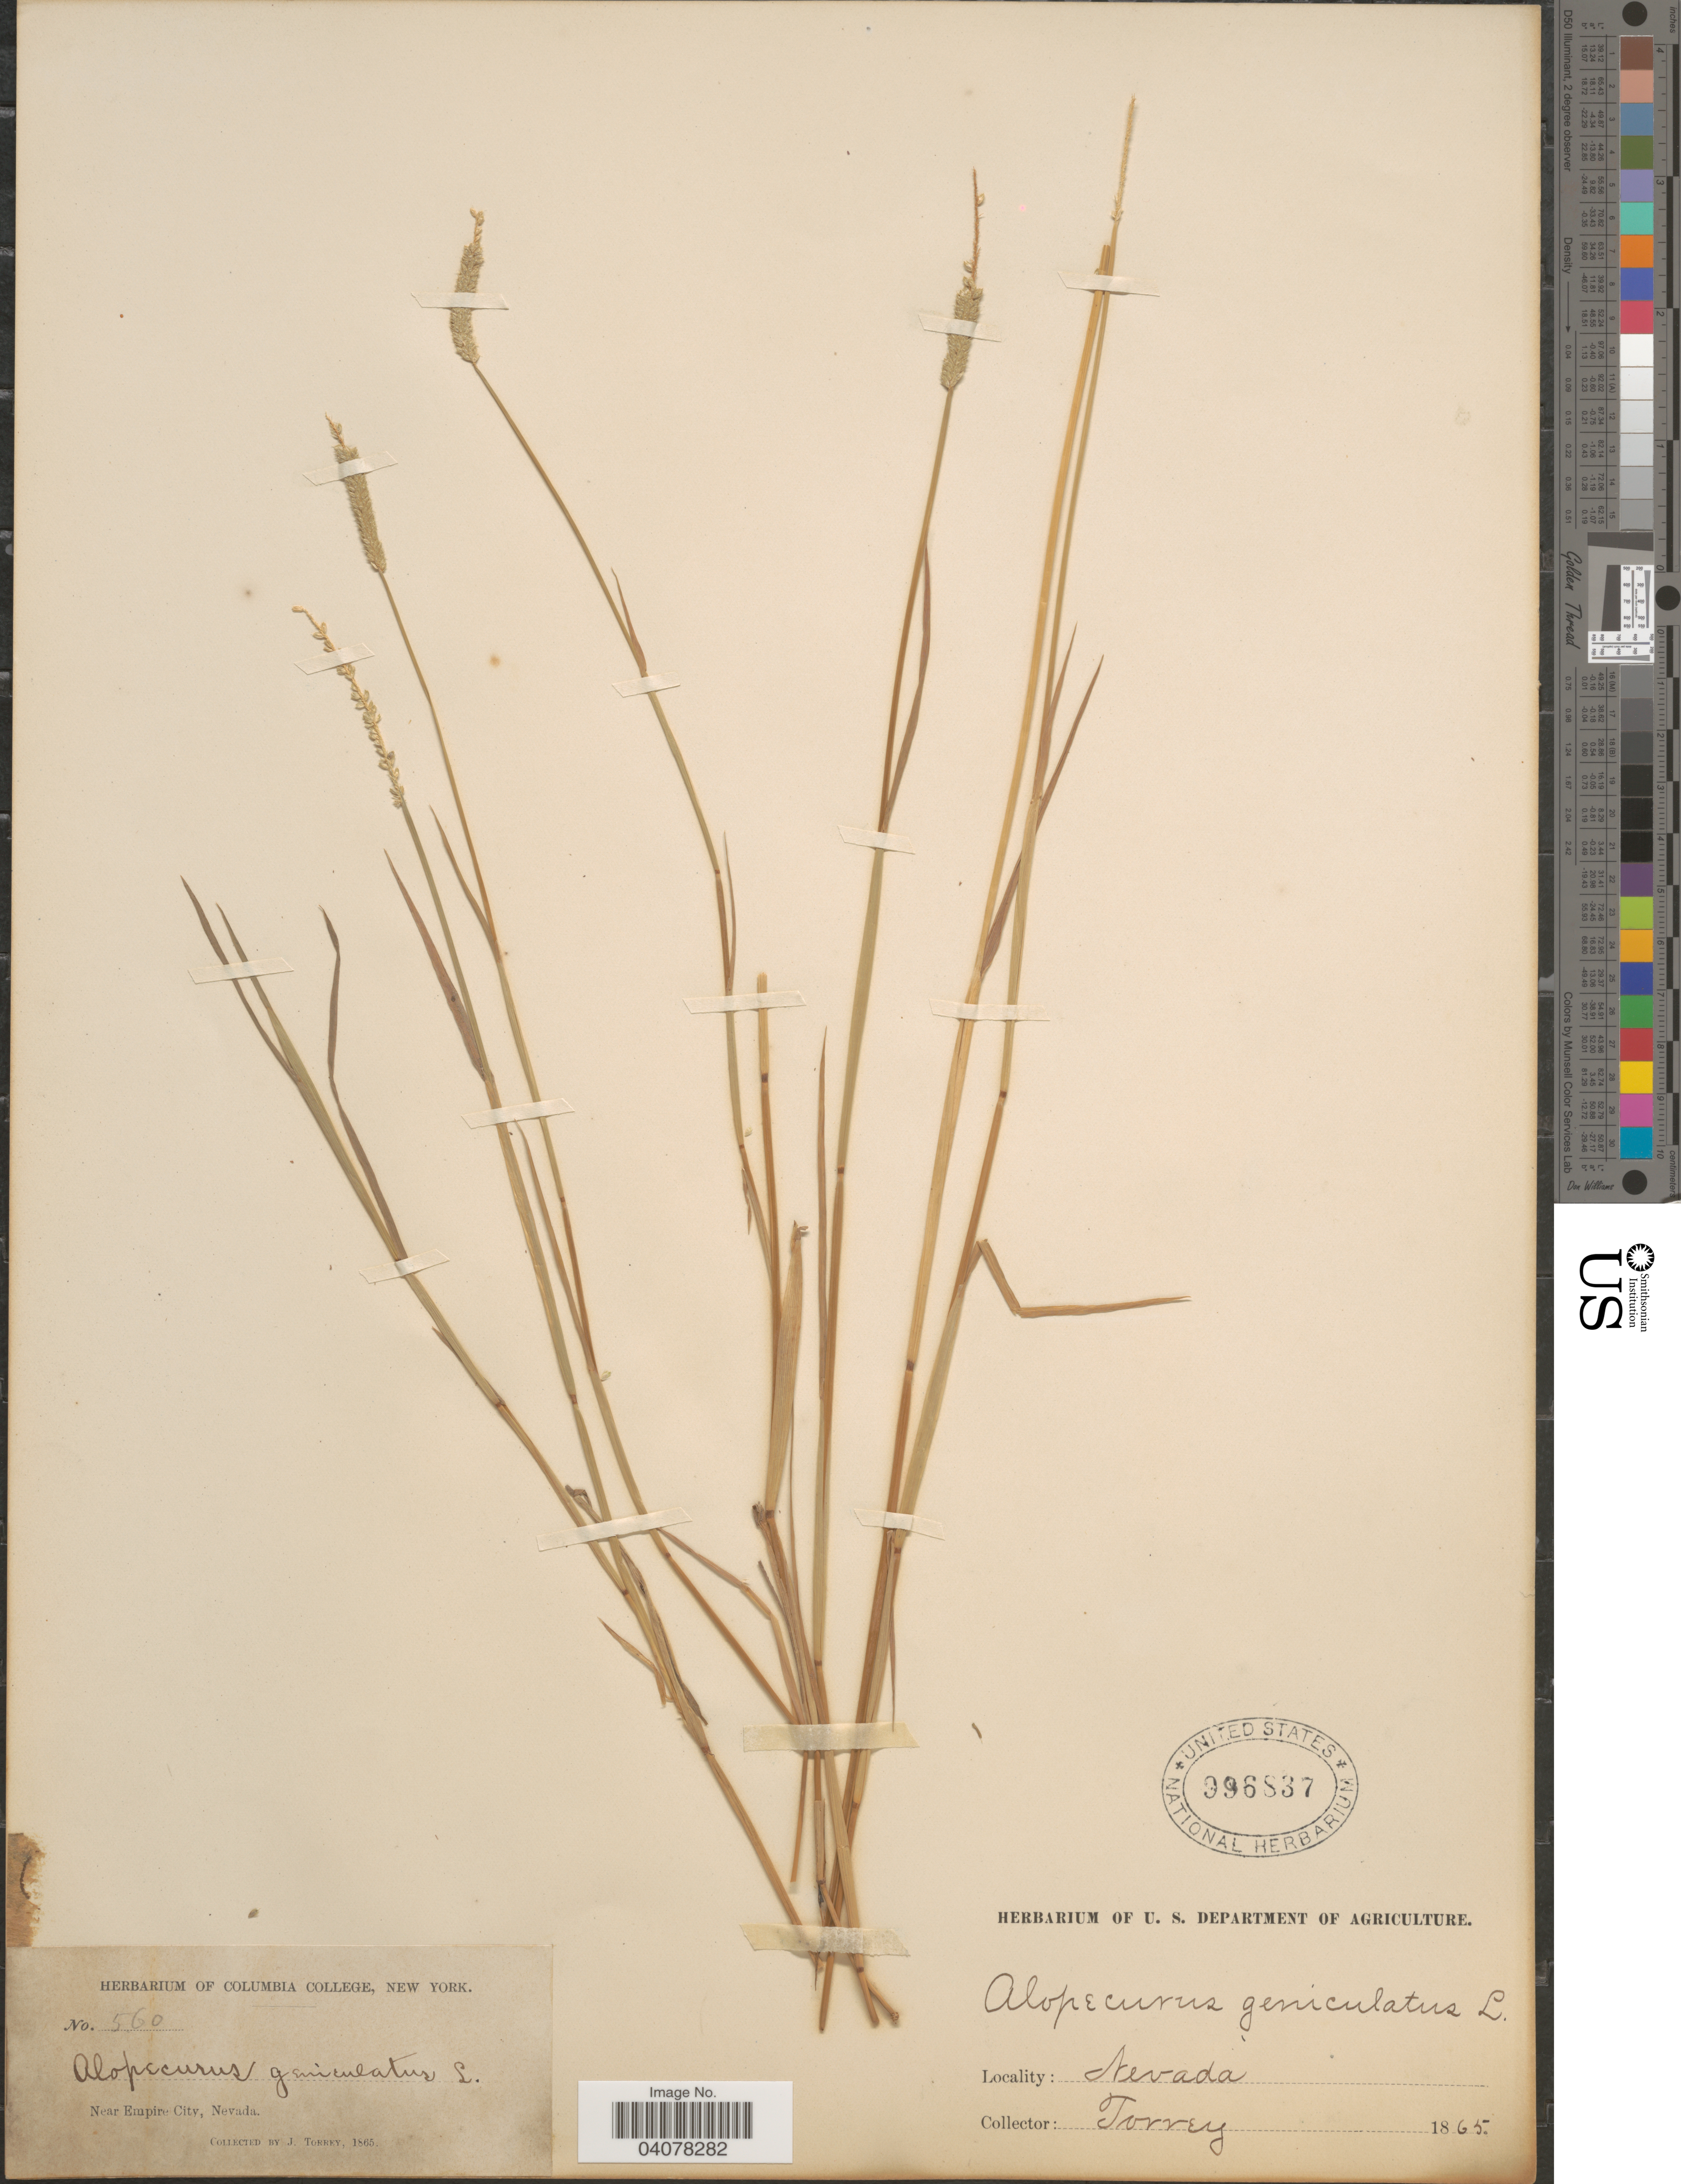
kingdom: Plantae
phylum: Tracheophyta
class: Liliopsida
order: Poales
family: Poaceae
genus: Alopecurus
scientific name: Alopecurus aequalis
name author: Sobol.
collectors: J. Torrey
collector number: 560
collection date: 1865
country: United States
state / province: Nevada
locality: Near Empire City.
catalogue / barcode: US 996837